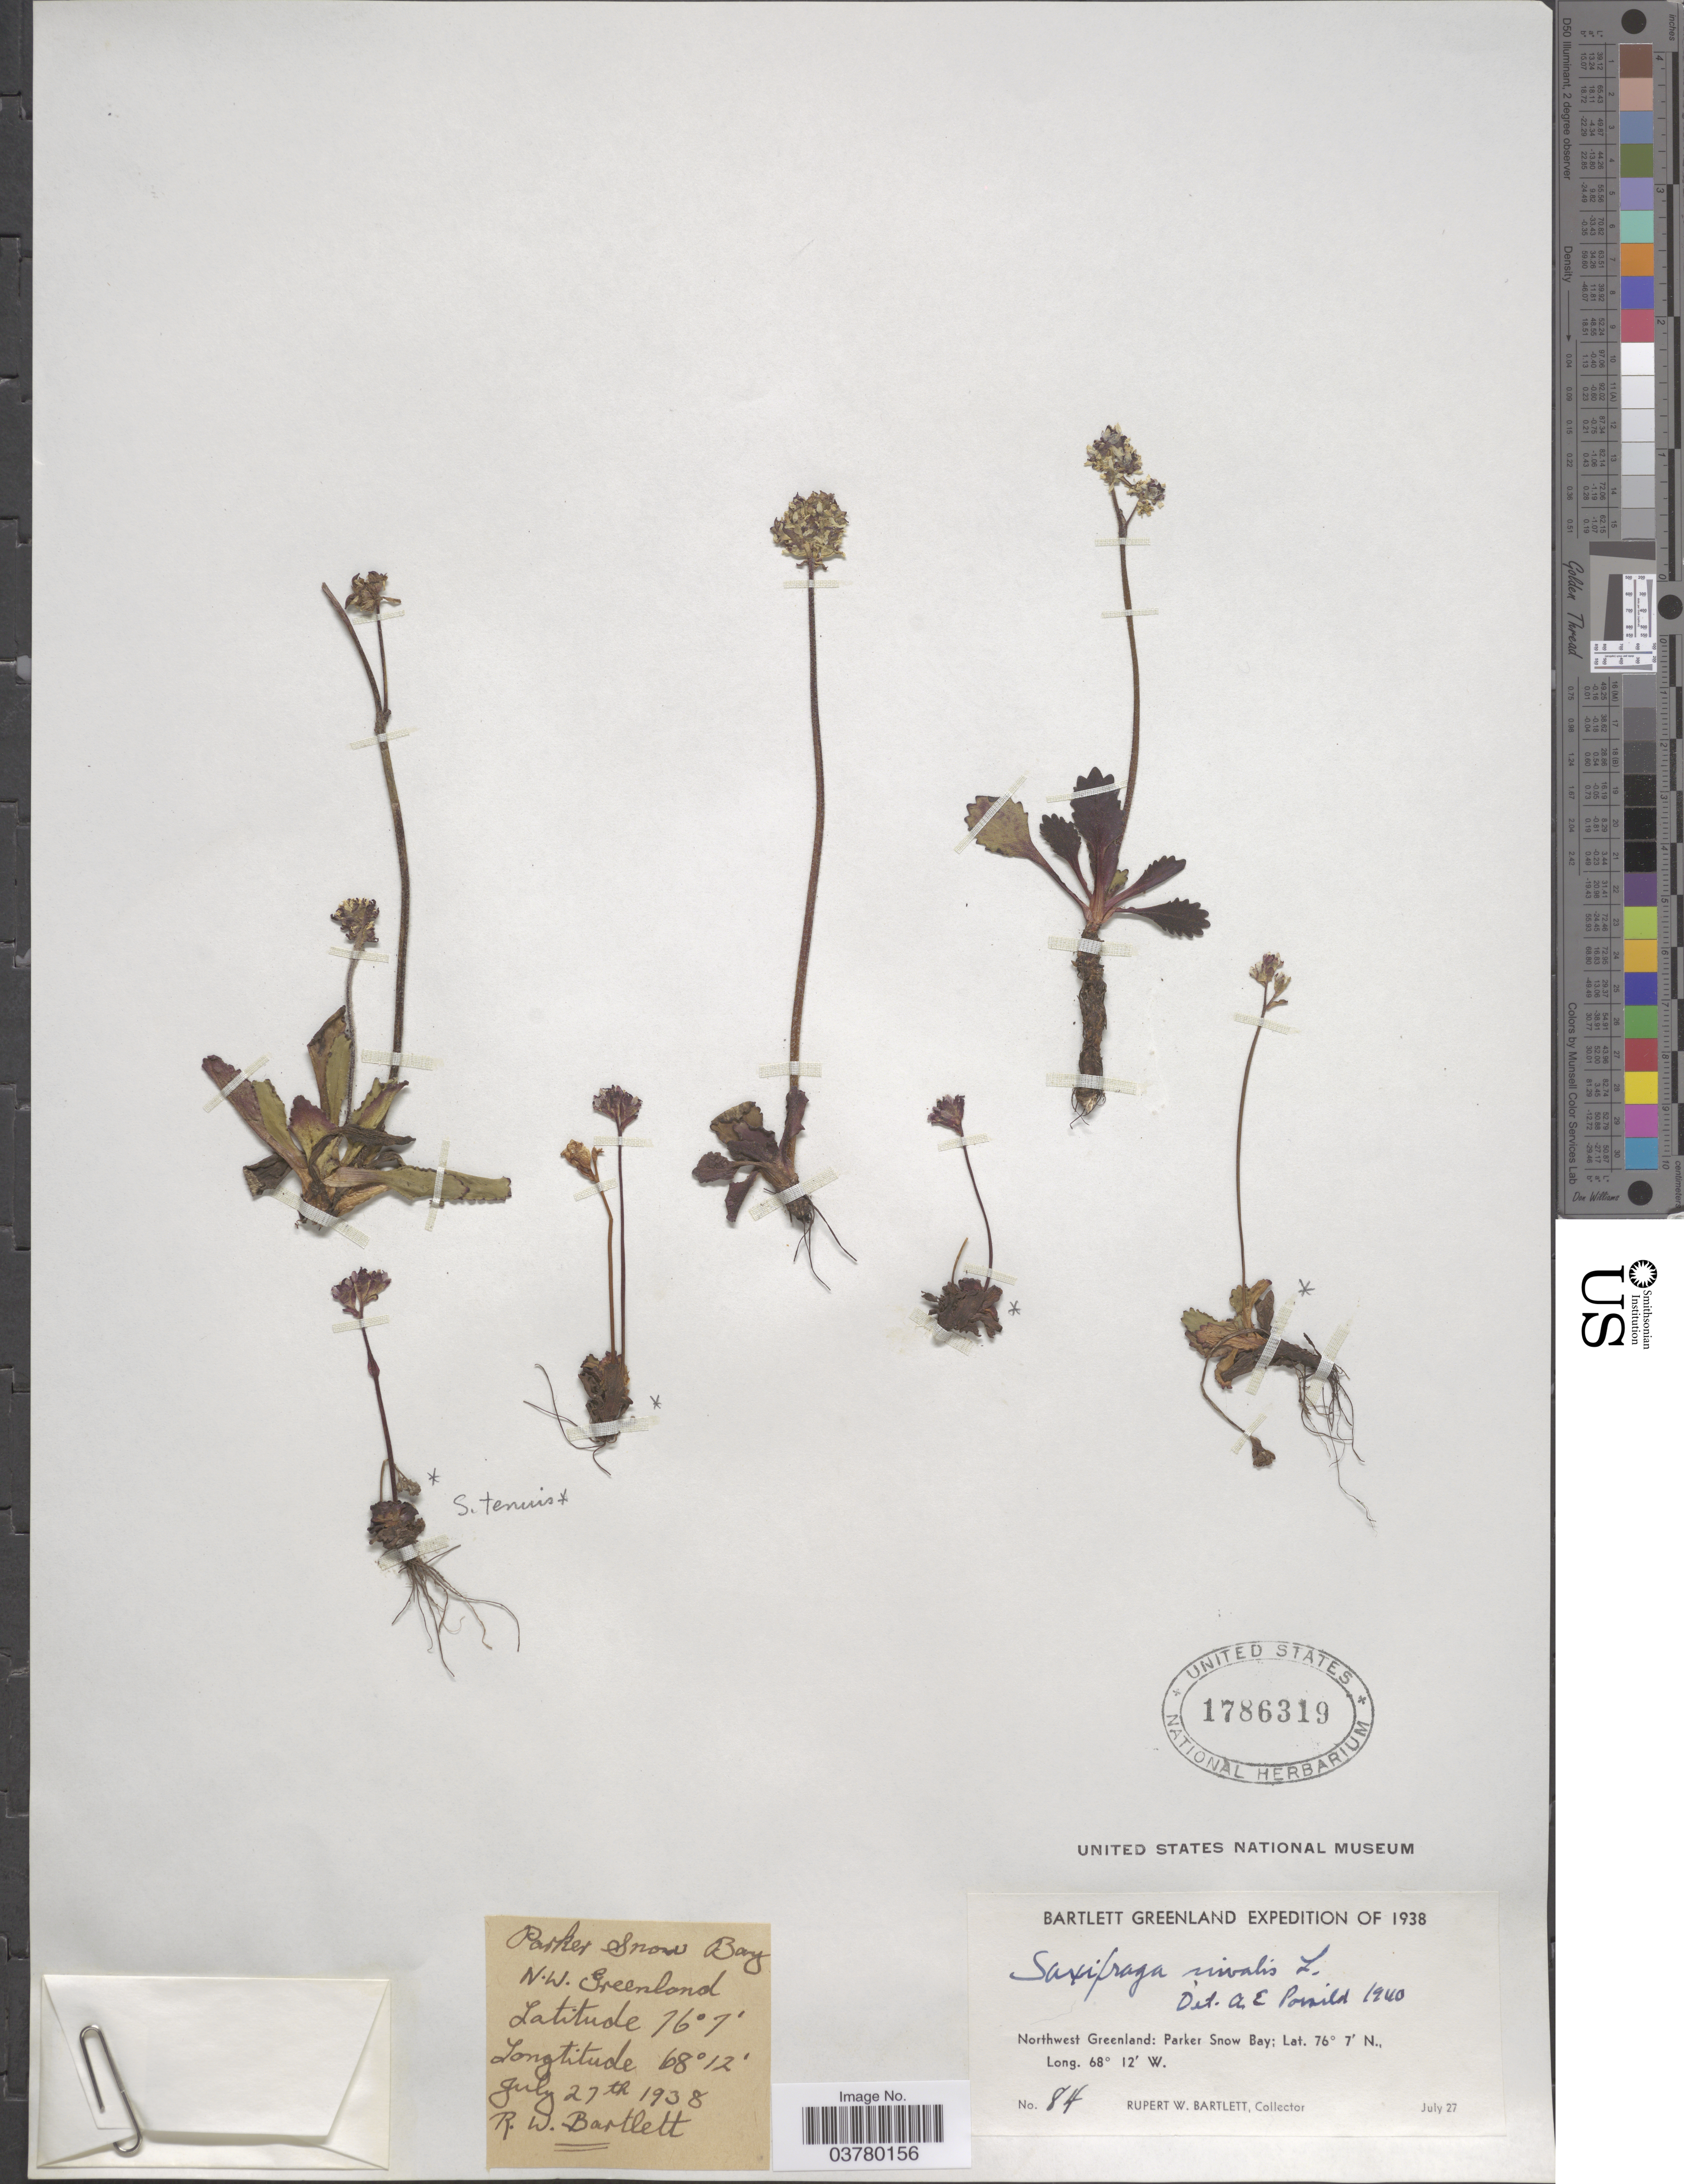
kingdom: Plantae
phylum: Tracheophyta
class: Magnoliopsida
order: Saxifragales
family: Saxifragaceae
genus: Micranthes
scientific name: Micranthes nivalis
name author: (L.) Small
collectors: R. W. Bartlett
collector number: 84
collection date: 1938-07-27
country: Greenland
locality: Greenland Expedition of 1938. Northwest Greenland: Parker Snow Bay.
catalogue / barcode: US 1786319